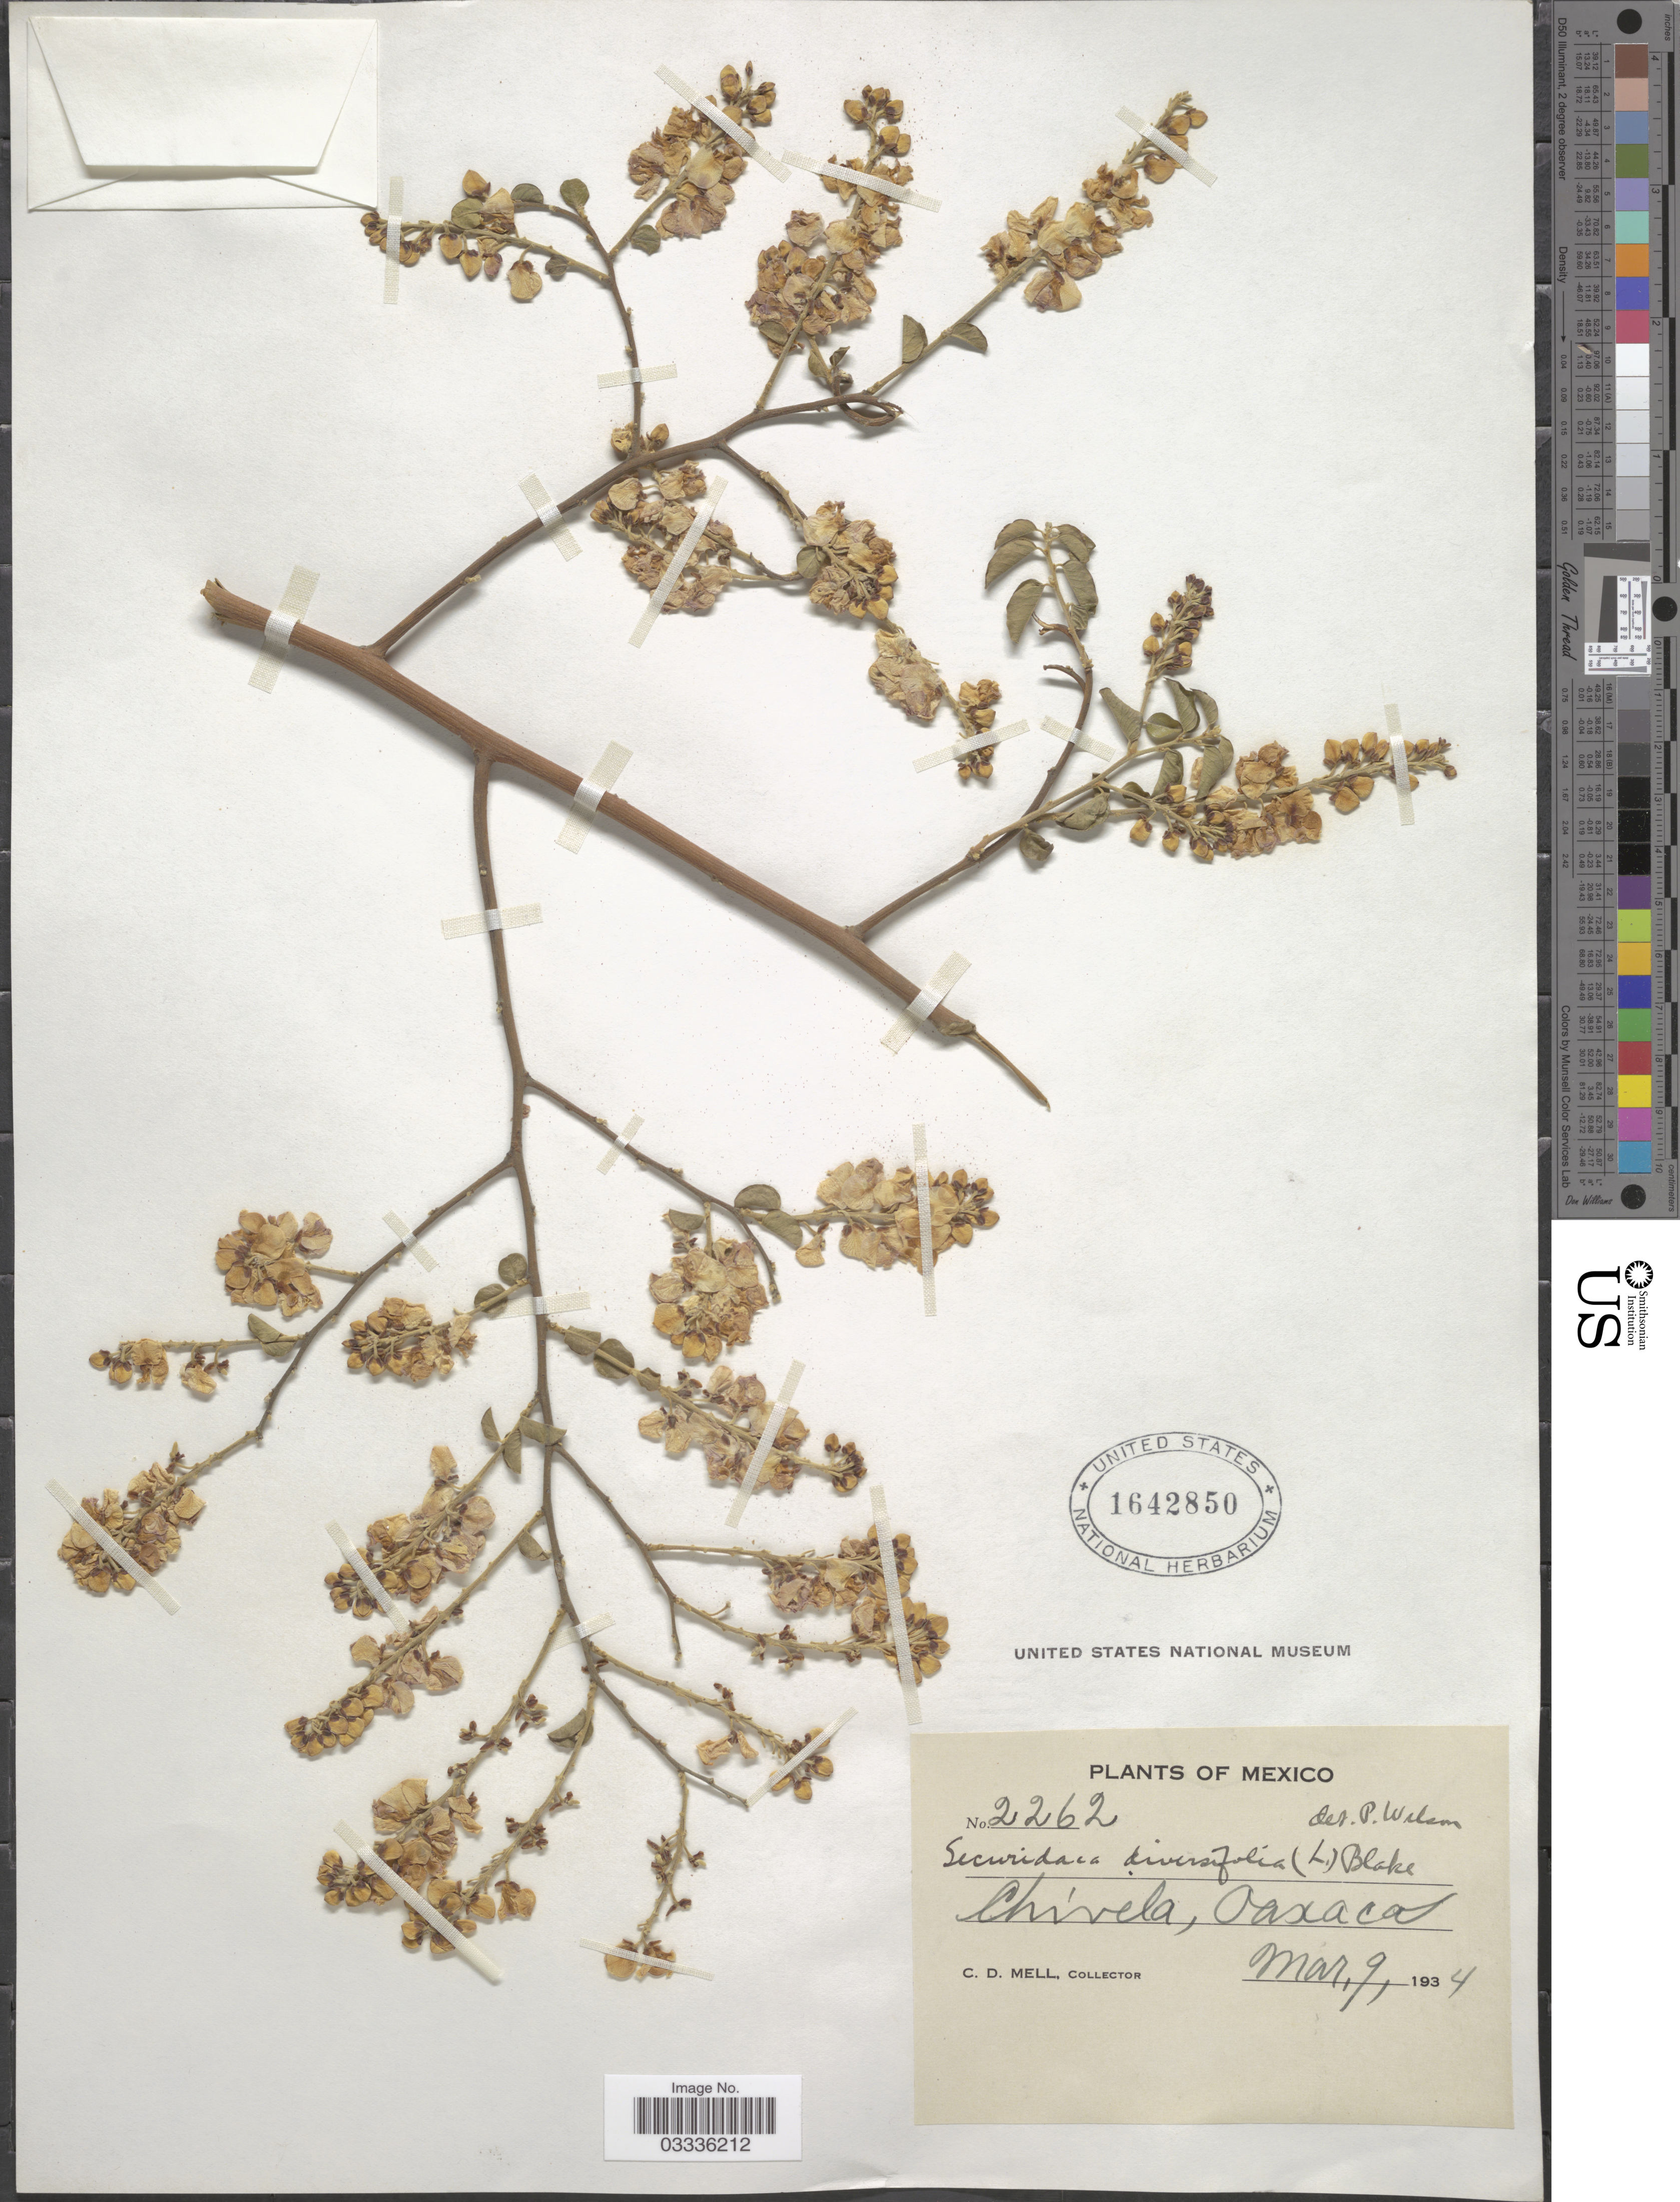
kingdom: Plantae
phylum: Tracheophyta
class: Magnoliopsida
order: Fabales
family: Polygalaceae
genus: Securidaca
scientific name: Securidaca diversifolia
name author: (L.) S.F. Blake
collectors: C. D. Mell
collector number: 2262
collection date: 1934-03-09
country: Mexico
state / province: Oaxaca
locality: Chívela.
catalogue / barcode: US 1642850